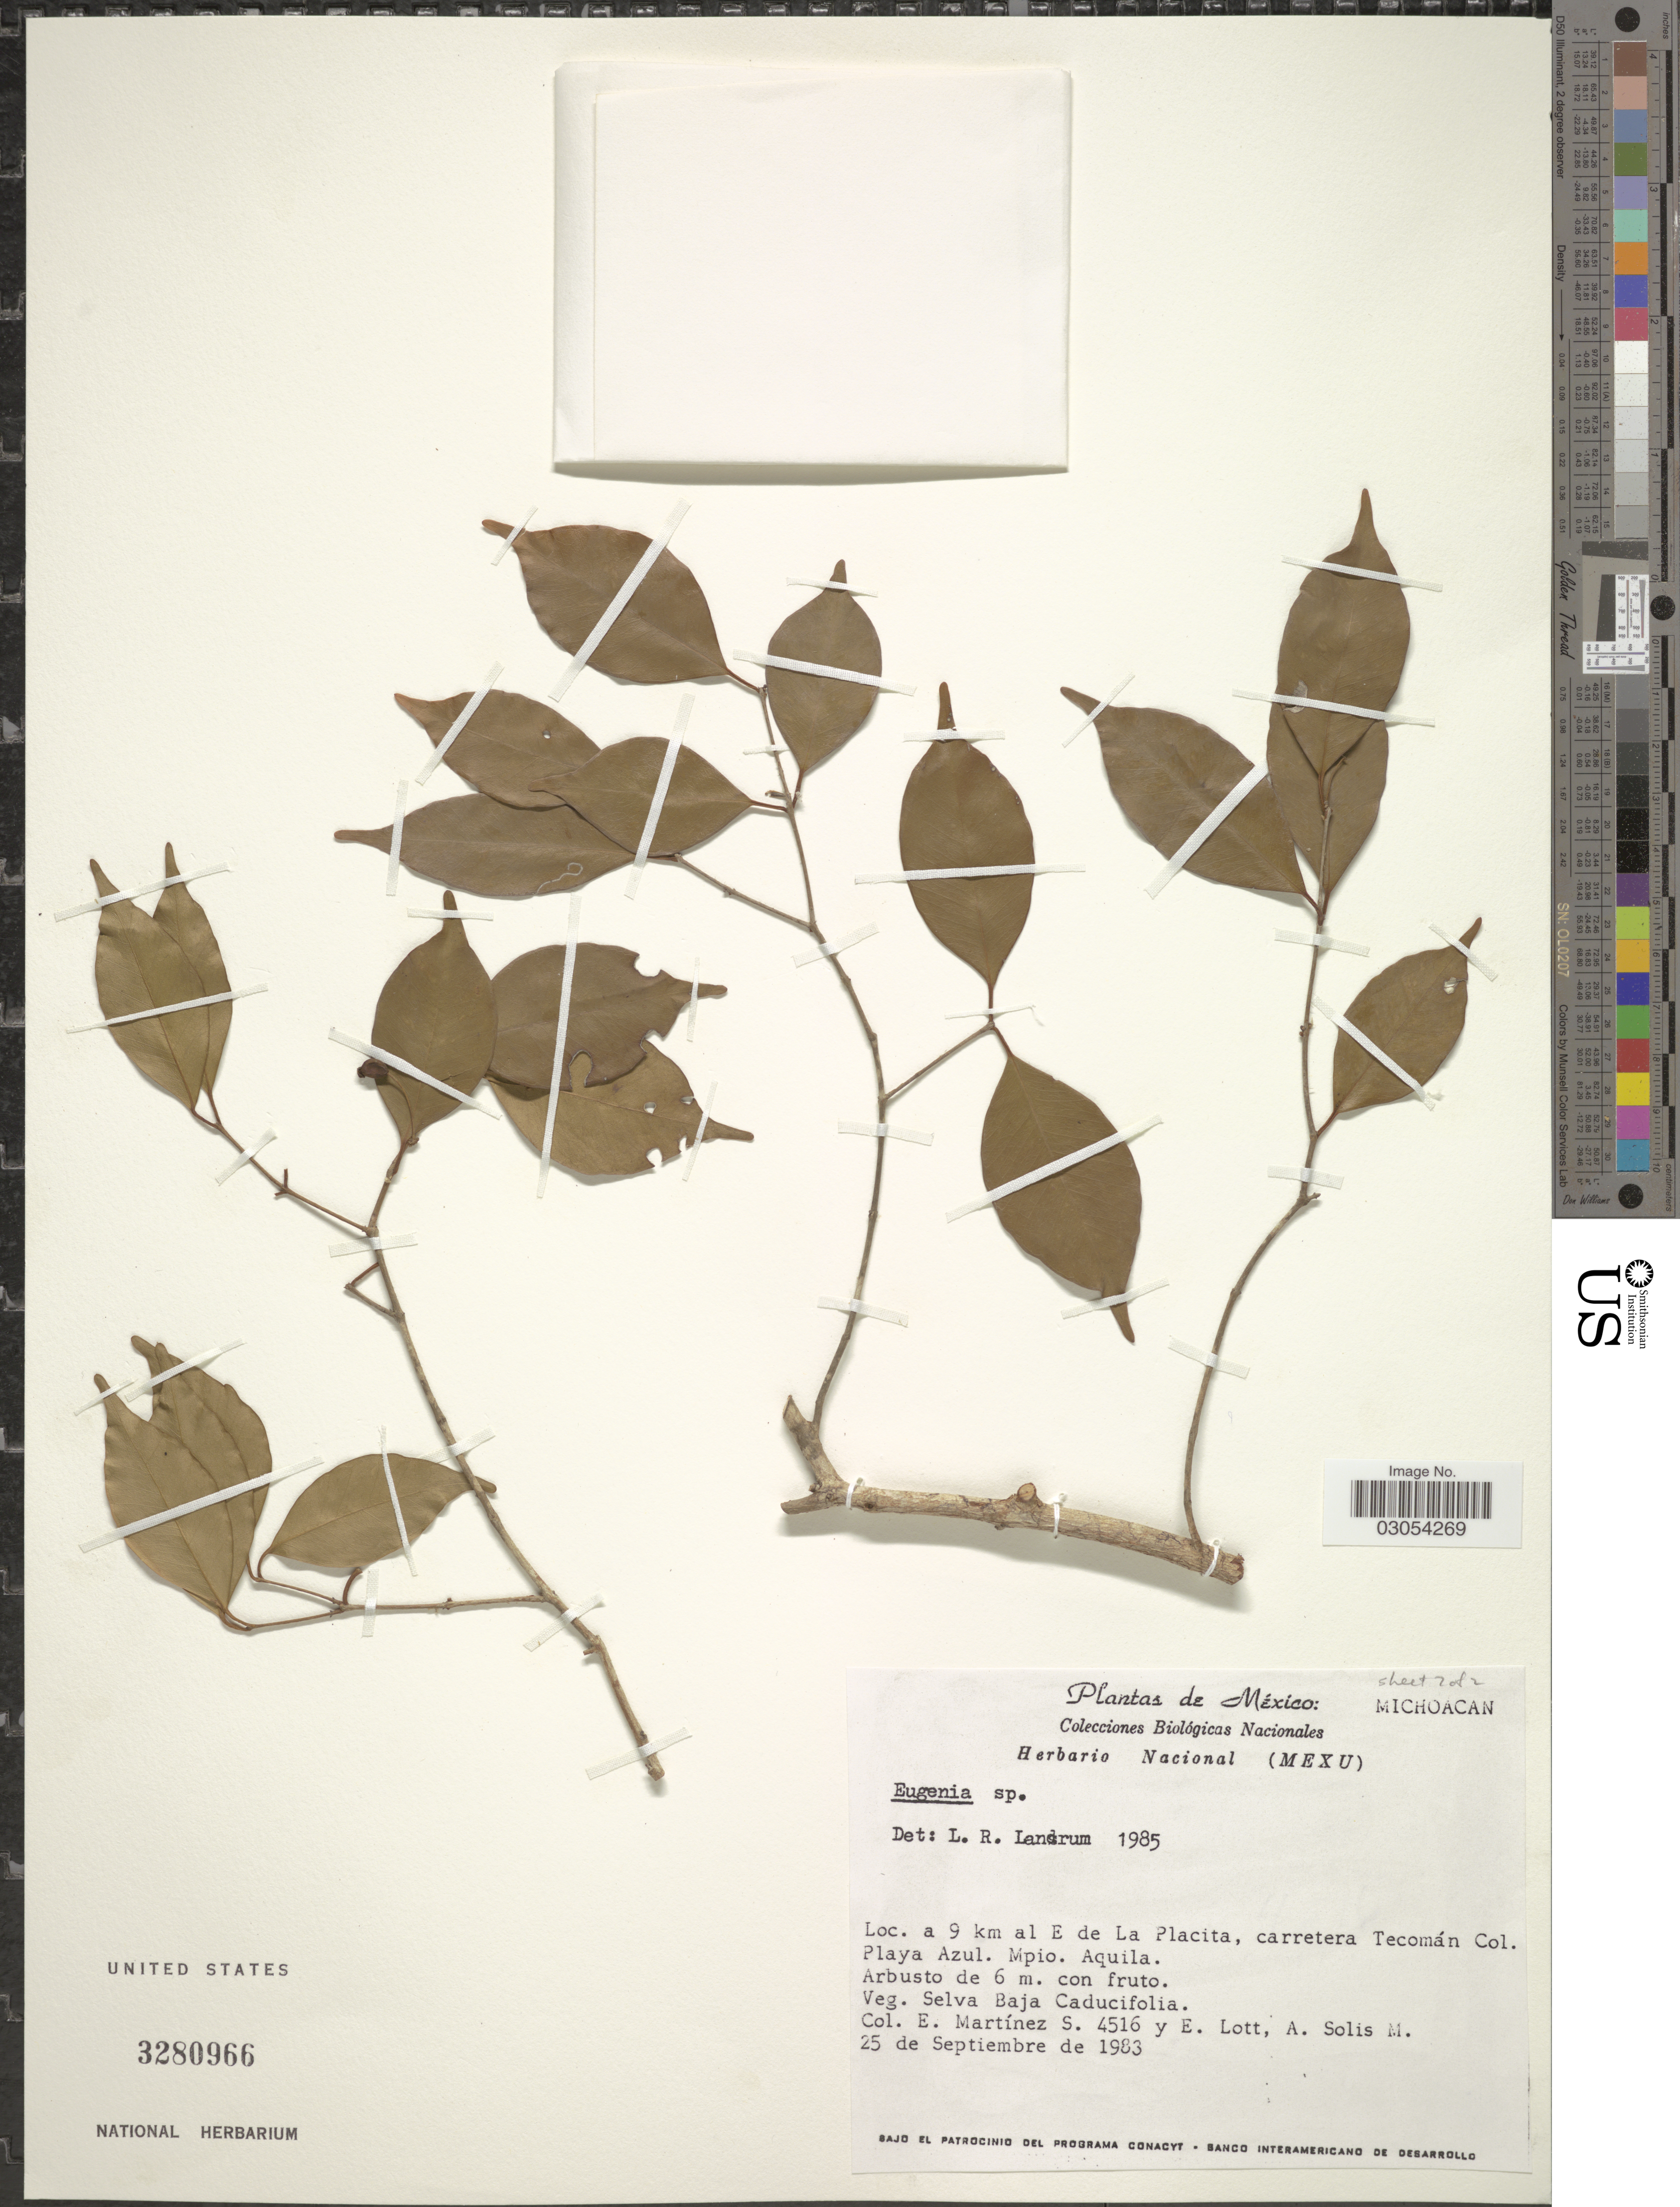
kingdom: Plantae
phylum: Tracheophyta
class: Magnoliopsida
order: Myrtales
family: Myrtaceae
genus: Eugenia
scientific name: Eugenia sp.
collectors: E. M. Martínez S., E. Lott & Solis M., A.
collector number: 4516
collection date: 1983-09-25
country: Mexico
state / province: Michoacán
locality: A 9 km al E de La Placita, carretera Tecomán Col. Playa Azul. Mpio. Aquila.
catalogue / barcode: US 3280966